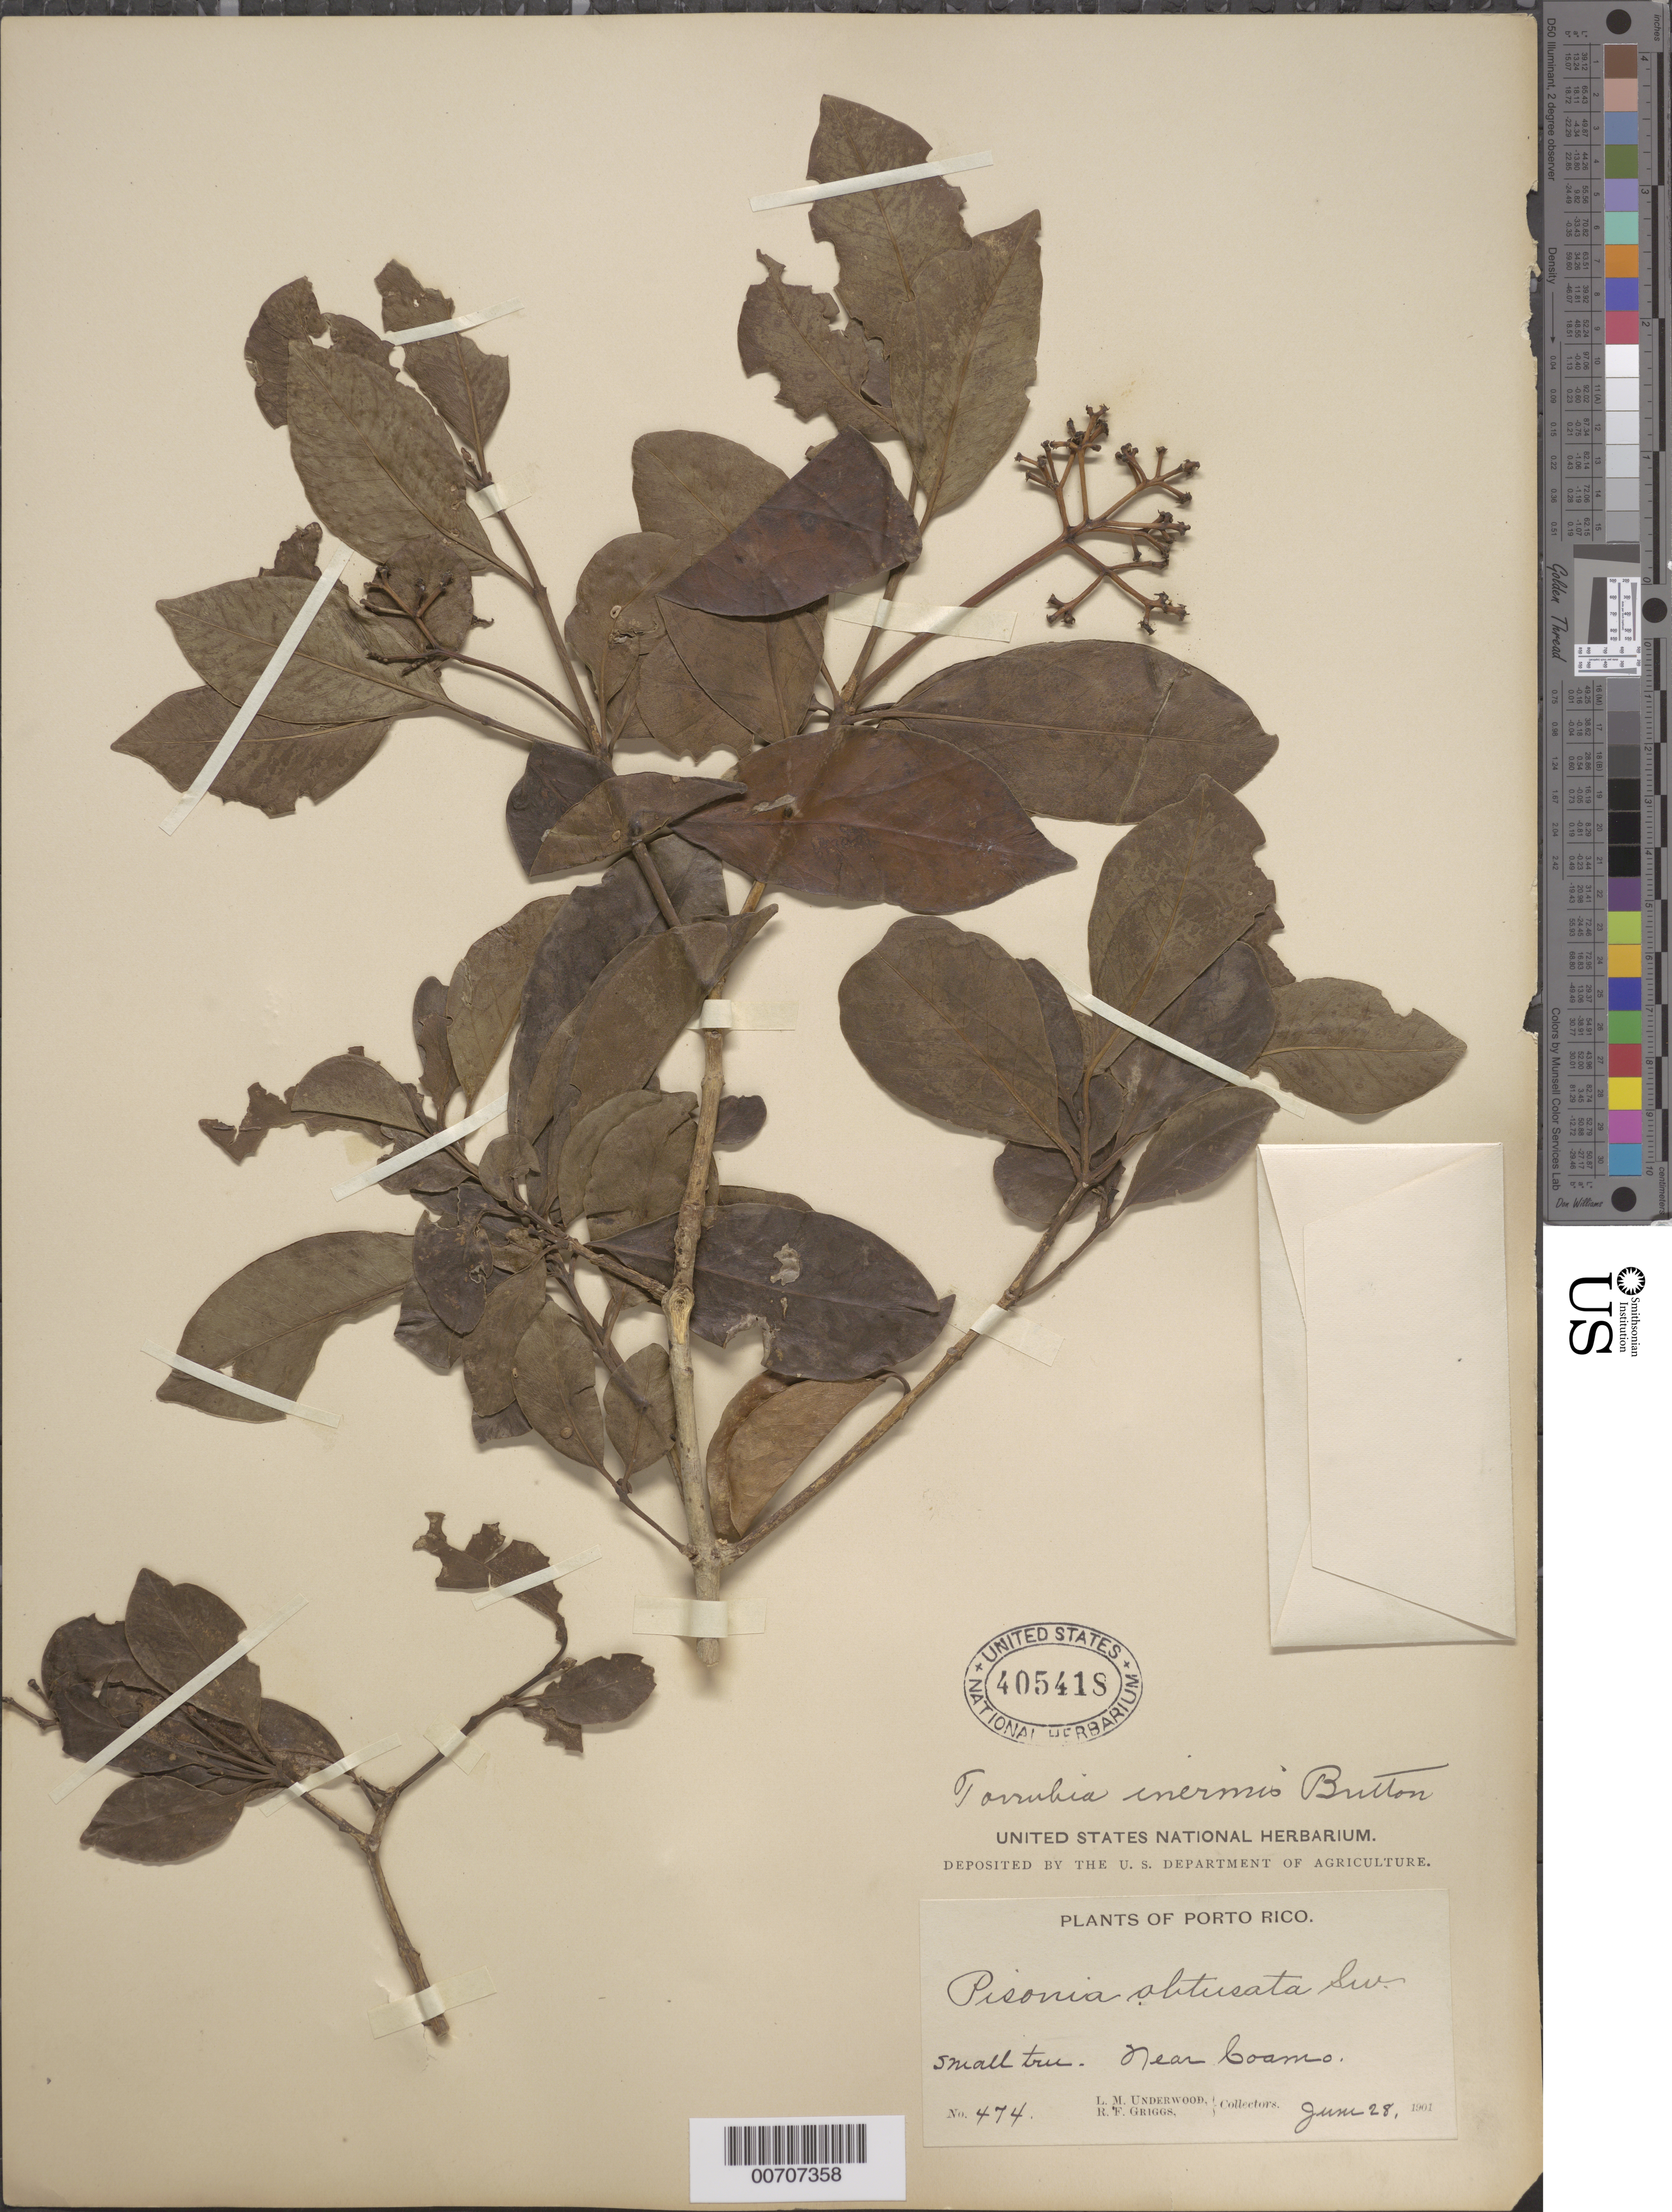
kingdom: Plantae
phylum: Tracheophyta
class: Magnoliopsida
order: Caryophyllales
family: Nyctaginaceae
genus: Guapira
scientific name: Guapira fragrans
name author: (Dum. Cours.) Little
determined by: Strong, Mark T., (BOT), Smithsonian Institution - National Museum of Natural History (UNITED STATES)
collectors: L. M. Underwood & R. F. Griggs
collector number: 474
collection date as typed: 28 Jun 1901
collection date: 1901-06-28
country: Puerto Rico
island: Greater Antilles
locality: Coamo, vic of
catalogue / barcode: US 405418